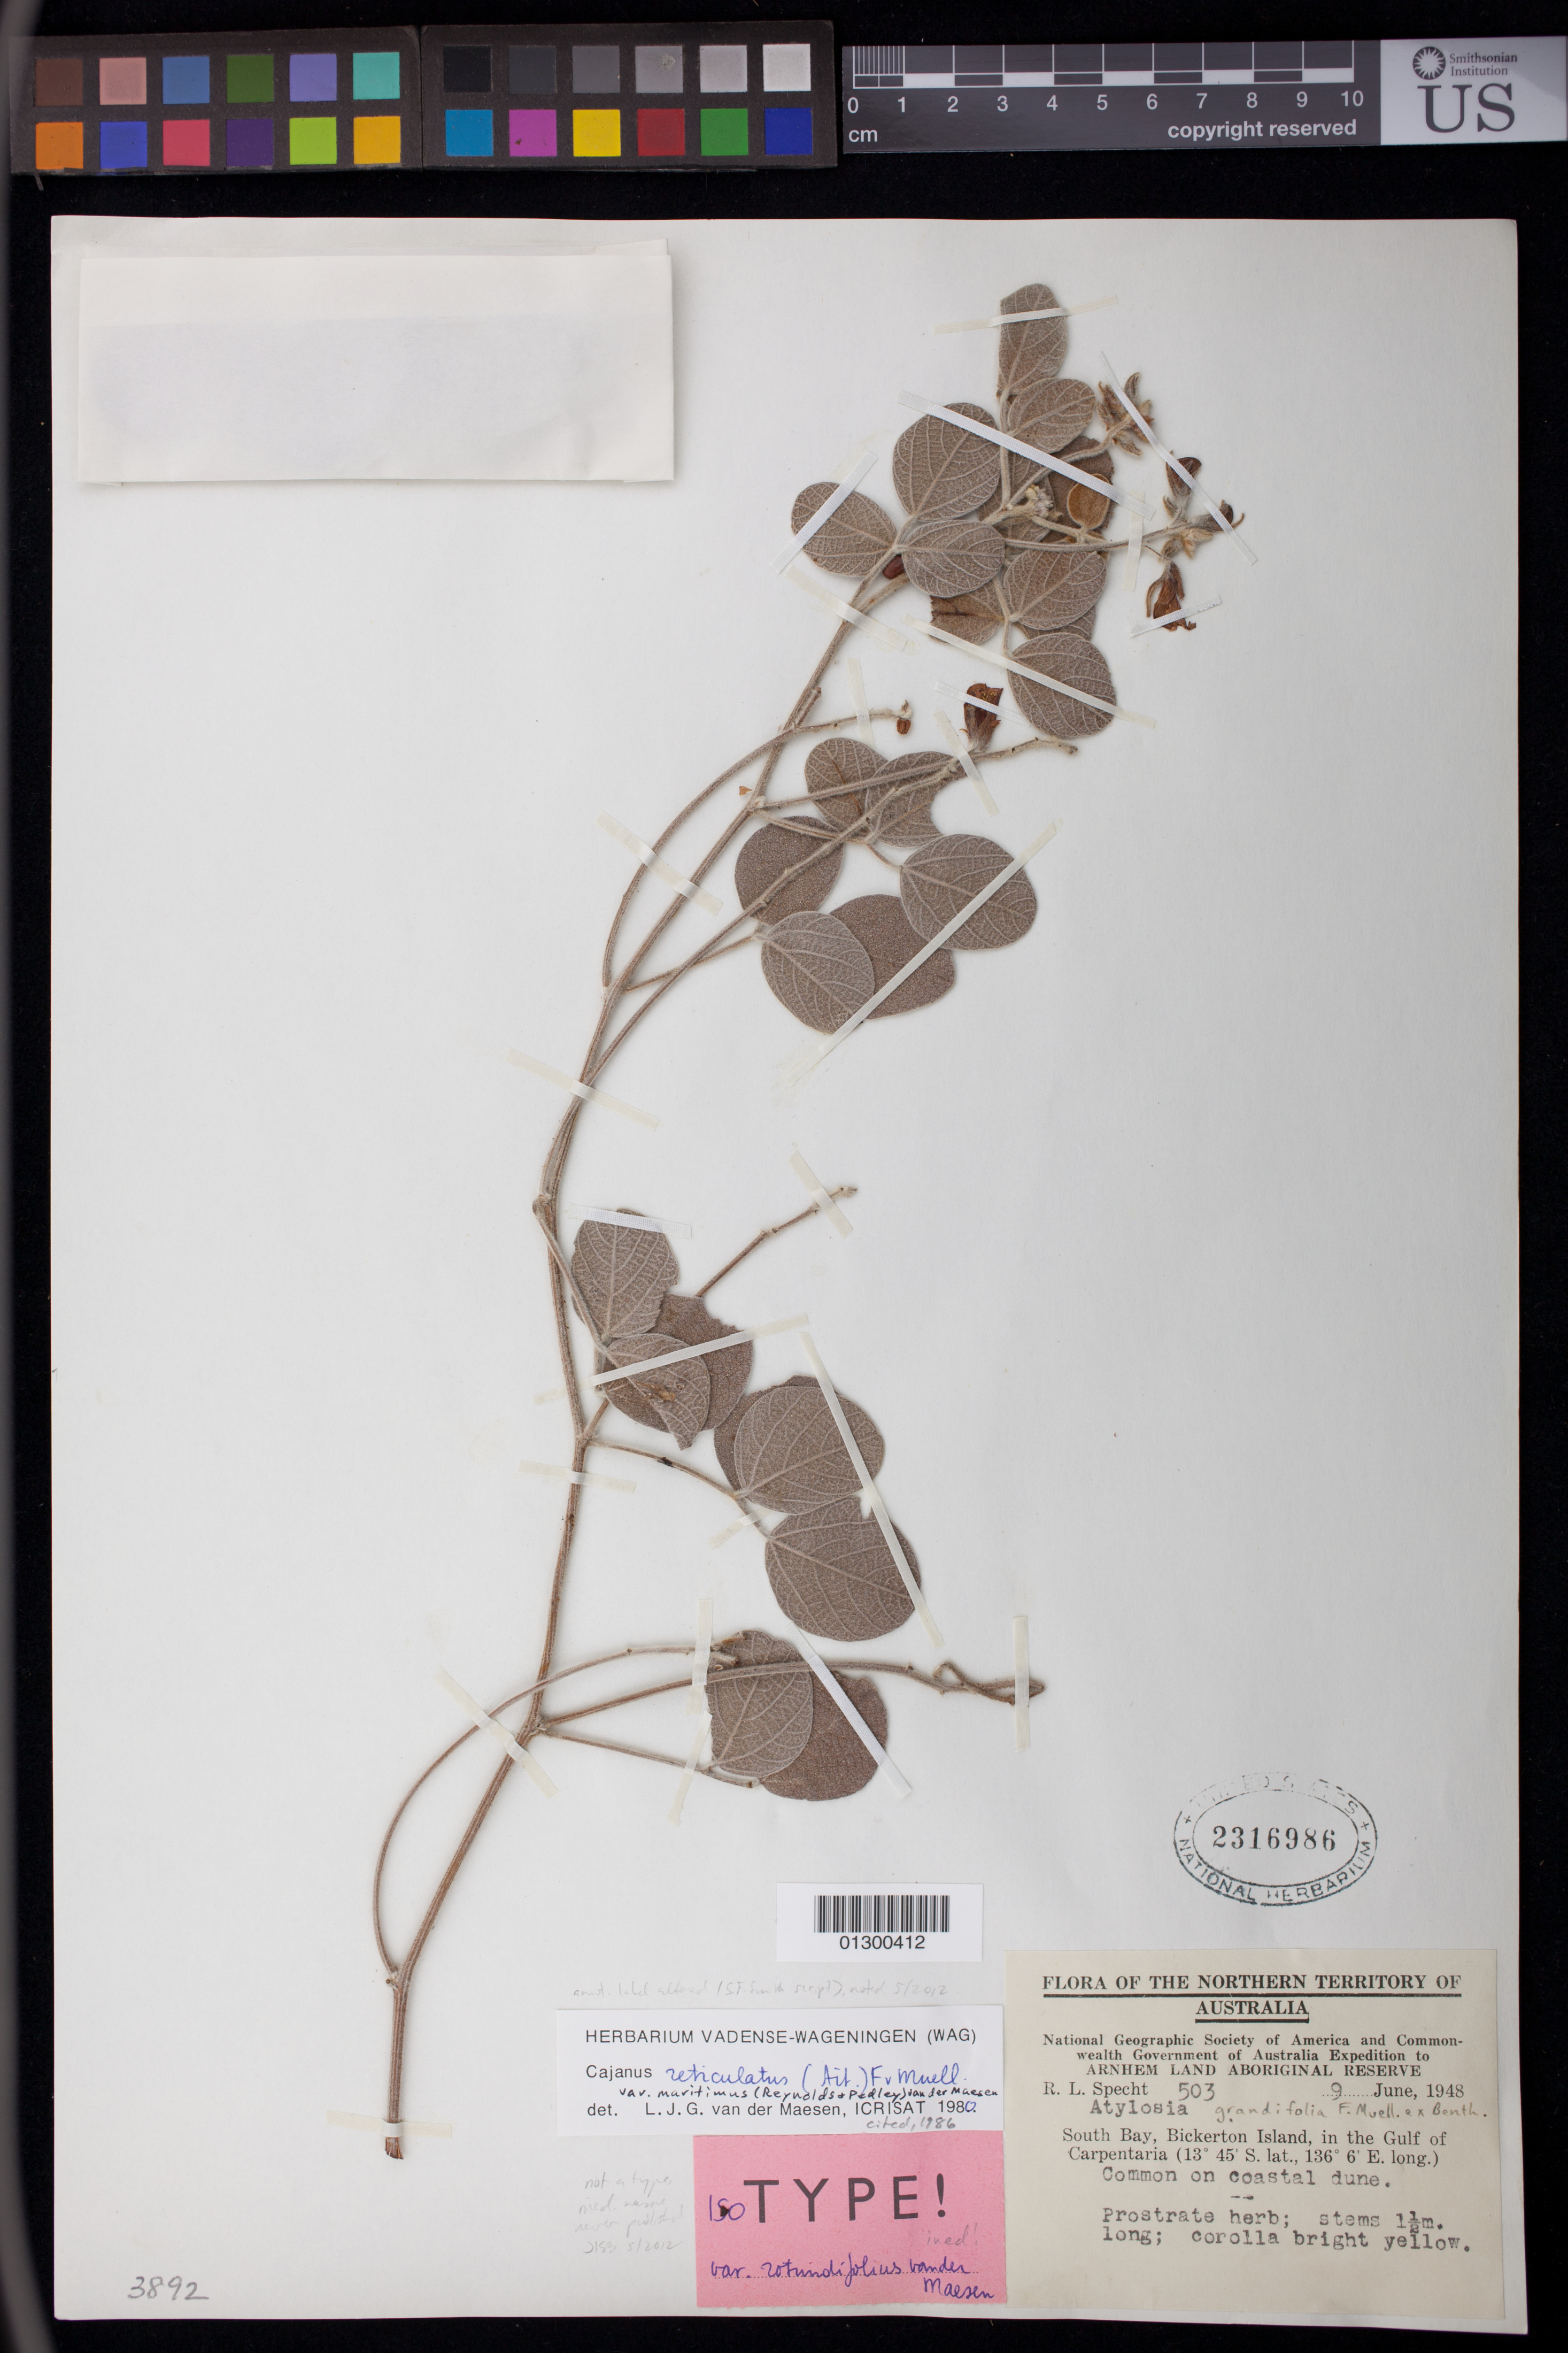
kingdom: Plantae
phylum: Tracheophyta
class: Magnoliopsida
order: Fabales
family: Fabaceae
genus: Cajanus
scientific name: Cajanus reticulatus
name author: (Dryand.) F. Muell.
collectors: R. L. Specht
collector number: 503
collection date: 1948-06-09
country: Australia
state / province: Northern Territory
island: Bickerton Island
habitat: Common on coastal dune.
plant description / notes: Prostrate herb; stem 1.5 m. long; corolla bright yellow.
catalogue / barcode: US 2316986